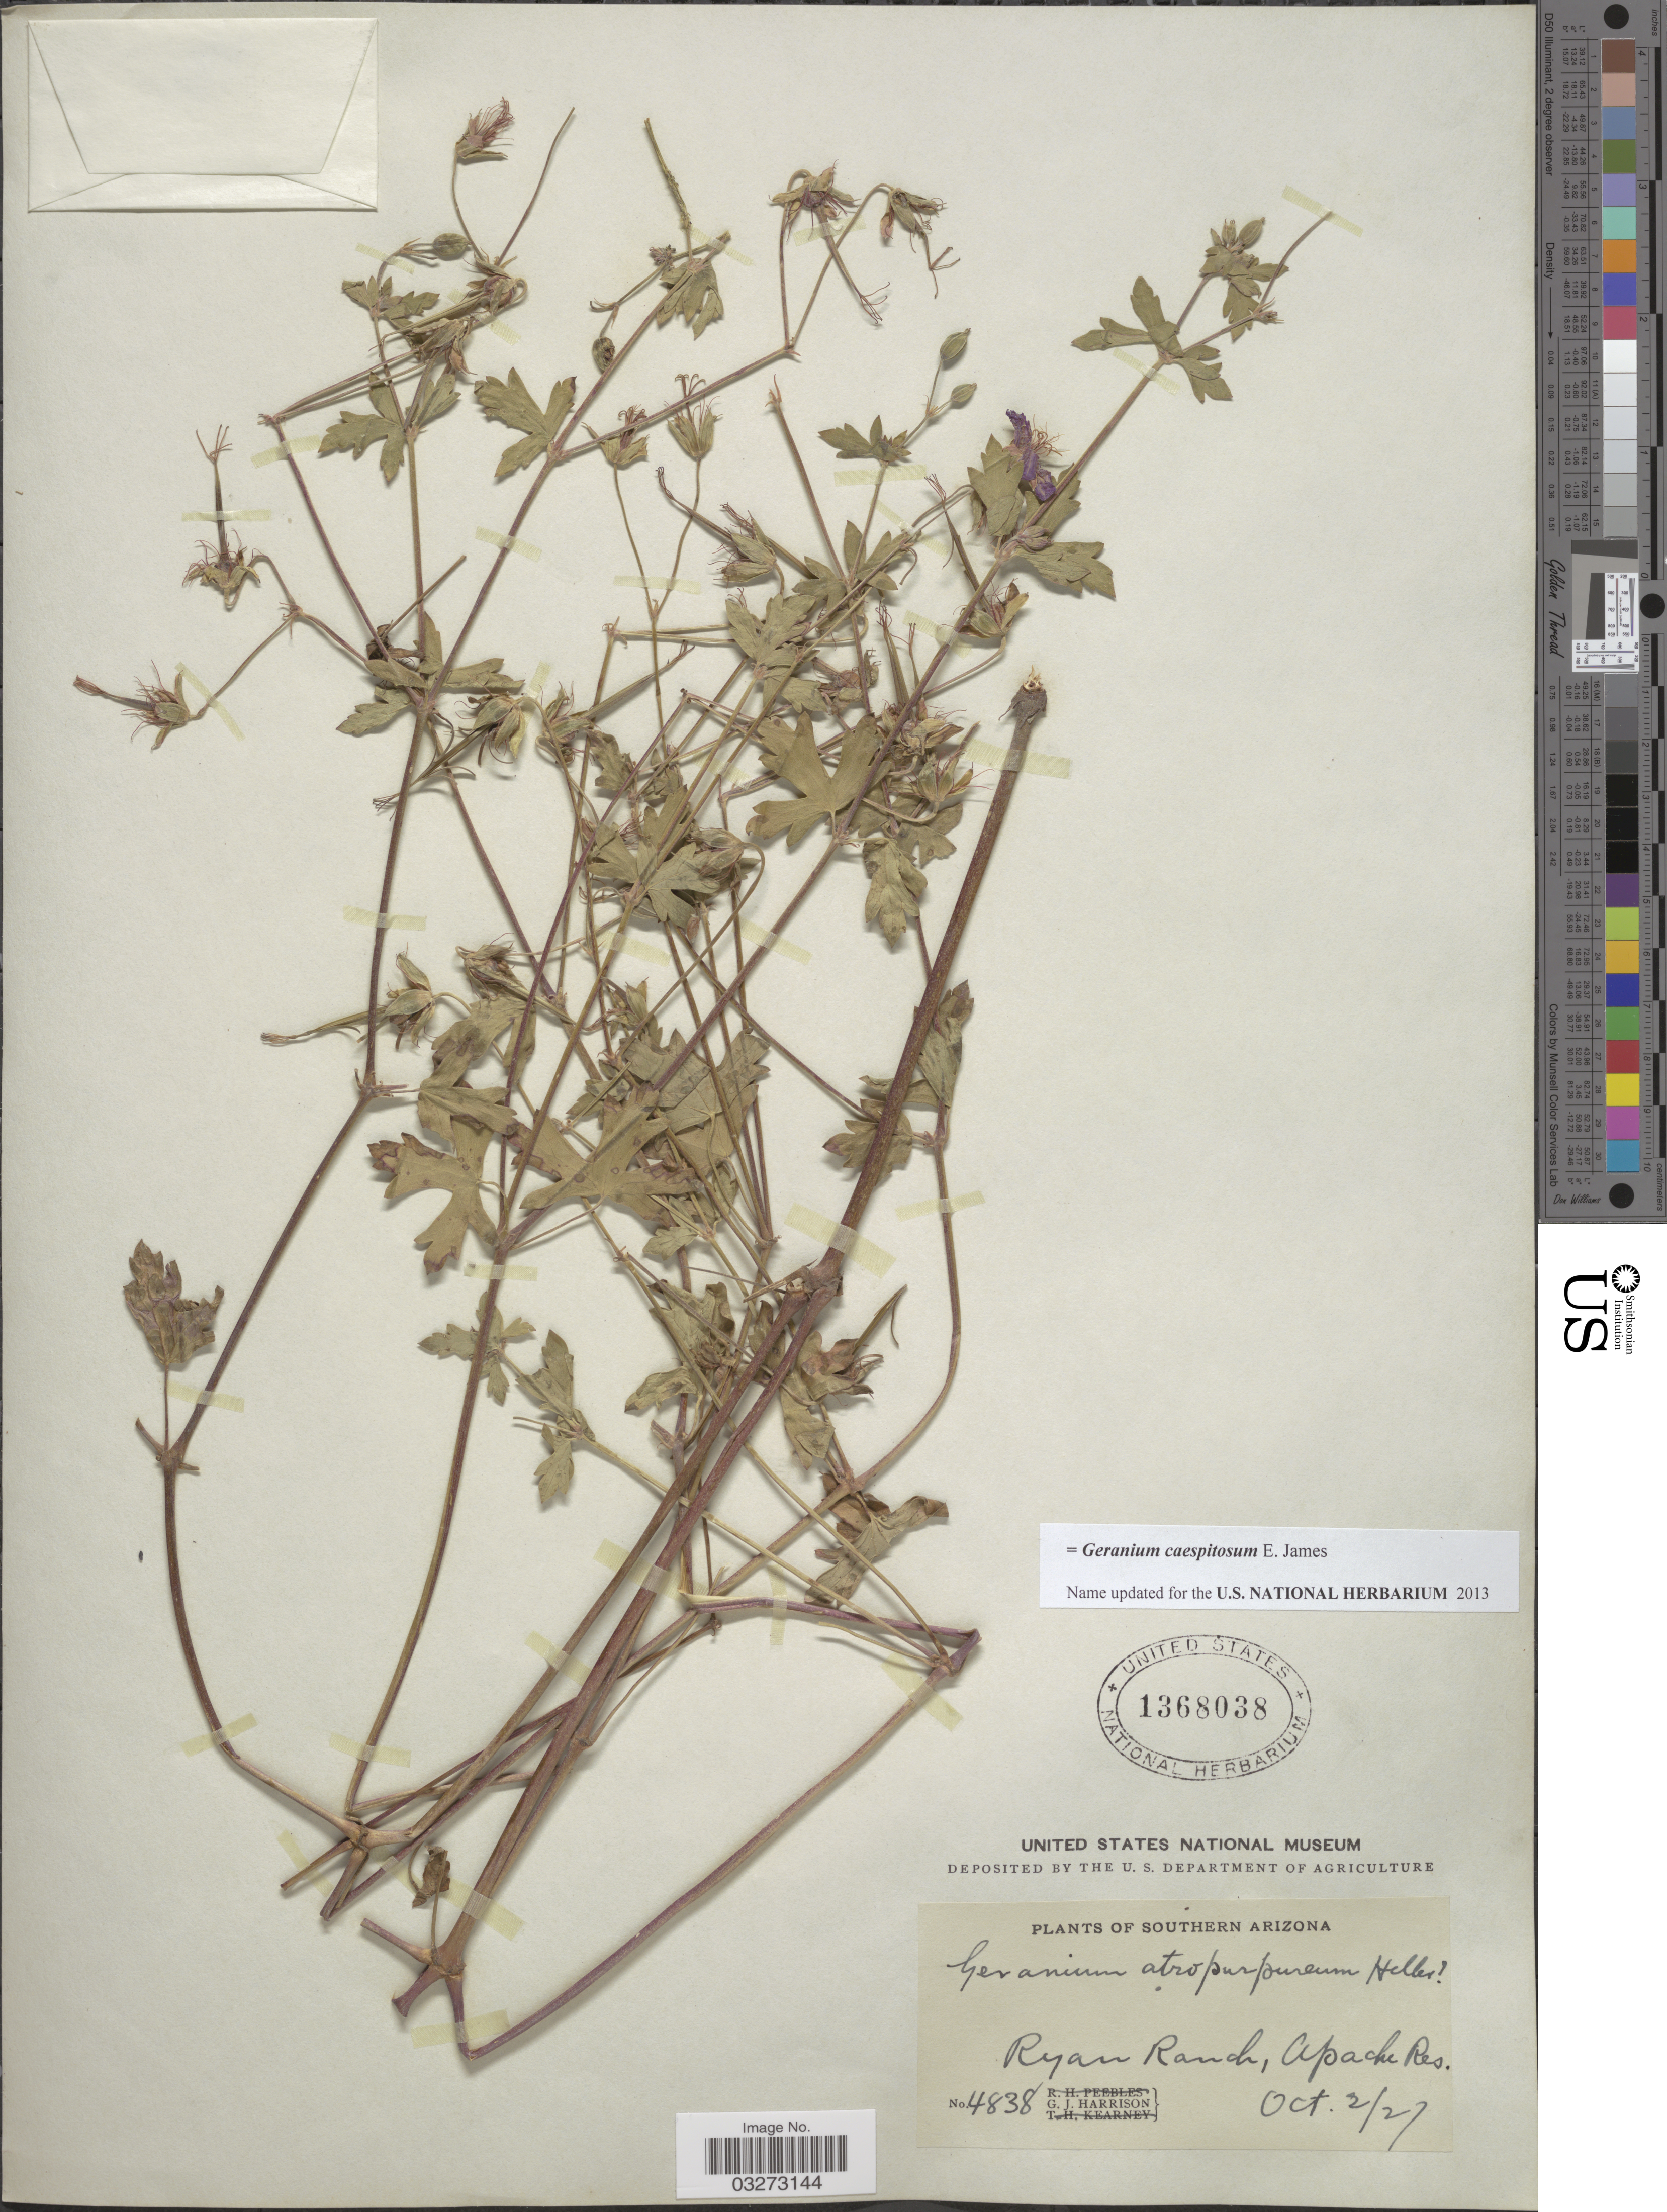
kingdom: Plantae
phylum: Tracheophyta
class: Magnoliopsida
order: Geraniales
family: Geraniaceae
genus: Geranium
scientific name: Geranium caespitosum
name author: E. James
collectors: G. J. Harrison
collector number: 4838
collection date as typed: Transcribed d/m/y: 2/10/27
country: United States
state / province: Arizona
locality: Southern Arizona, Ryan Ranch, Apache Res.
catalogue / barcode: US 1368038